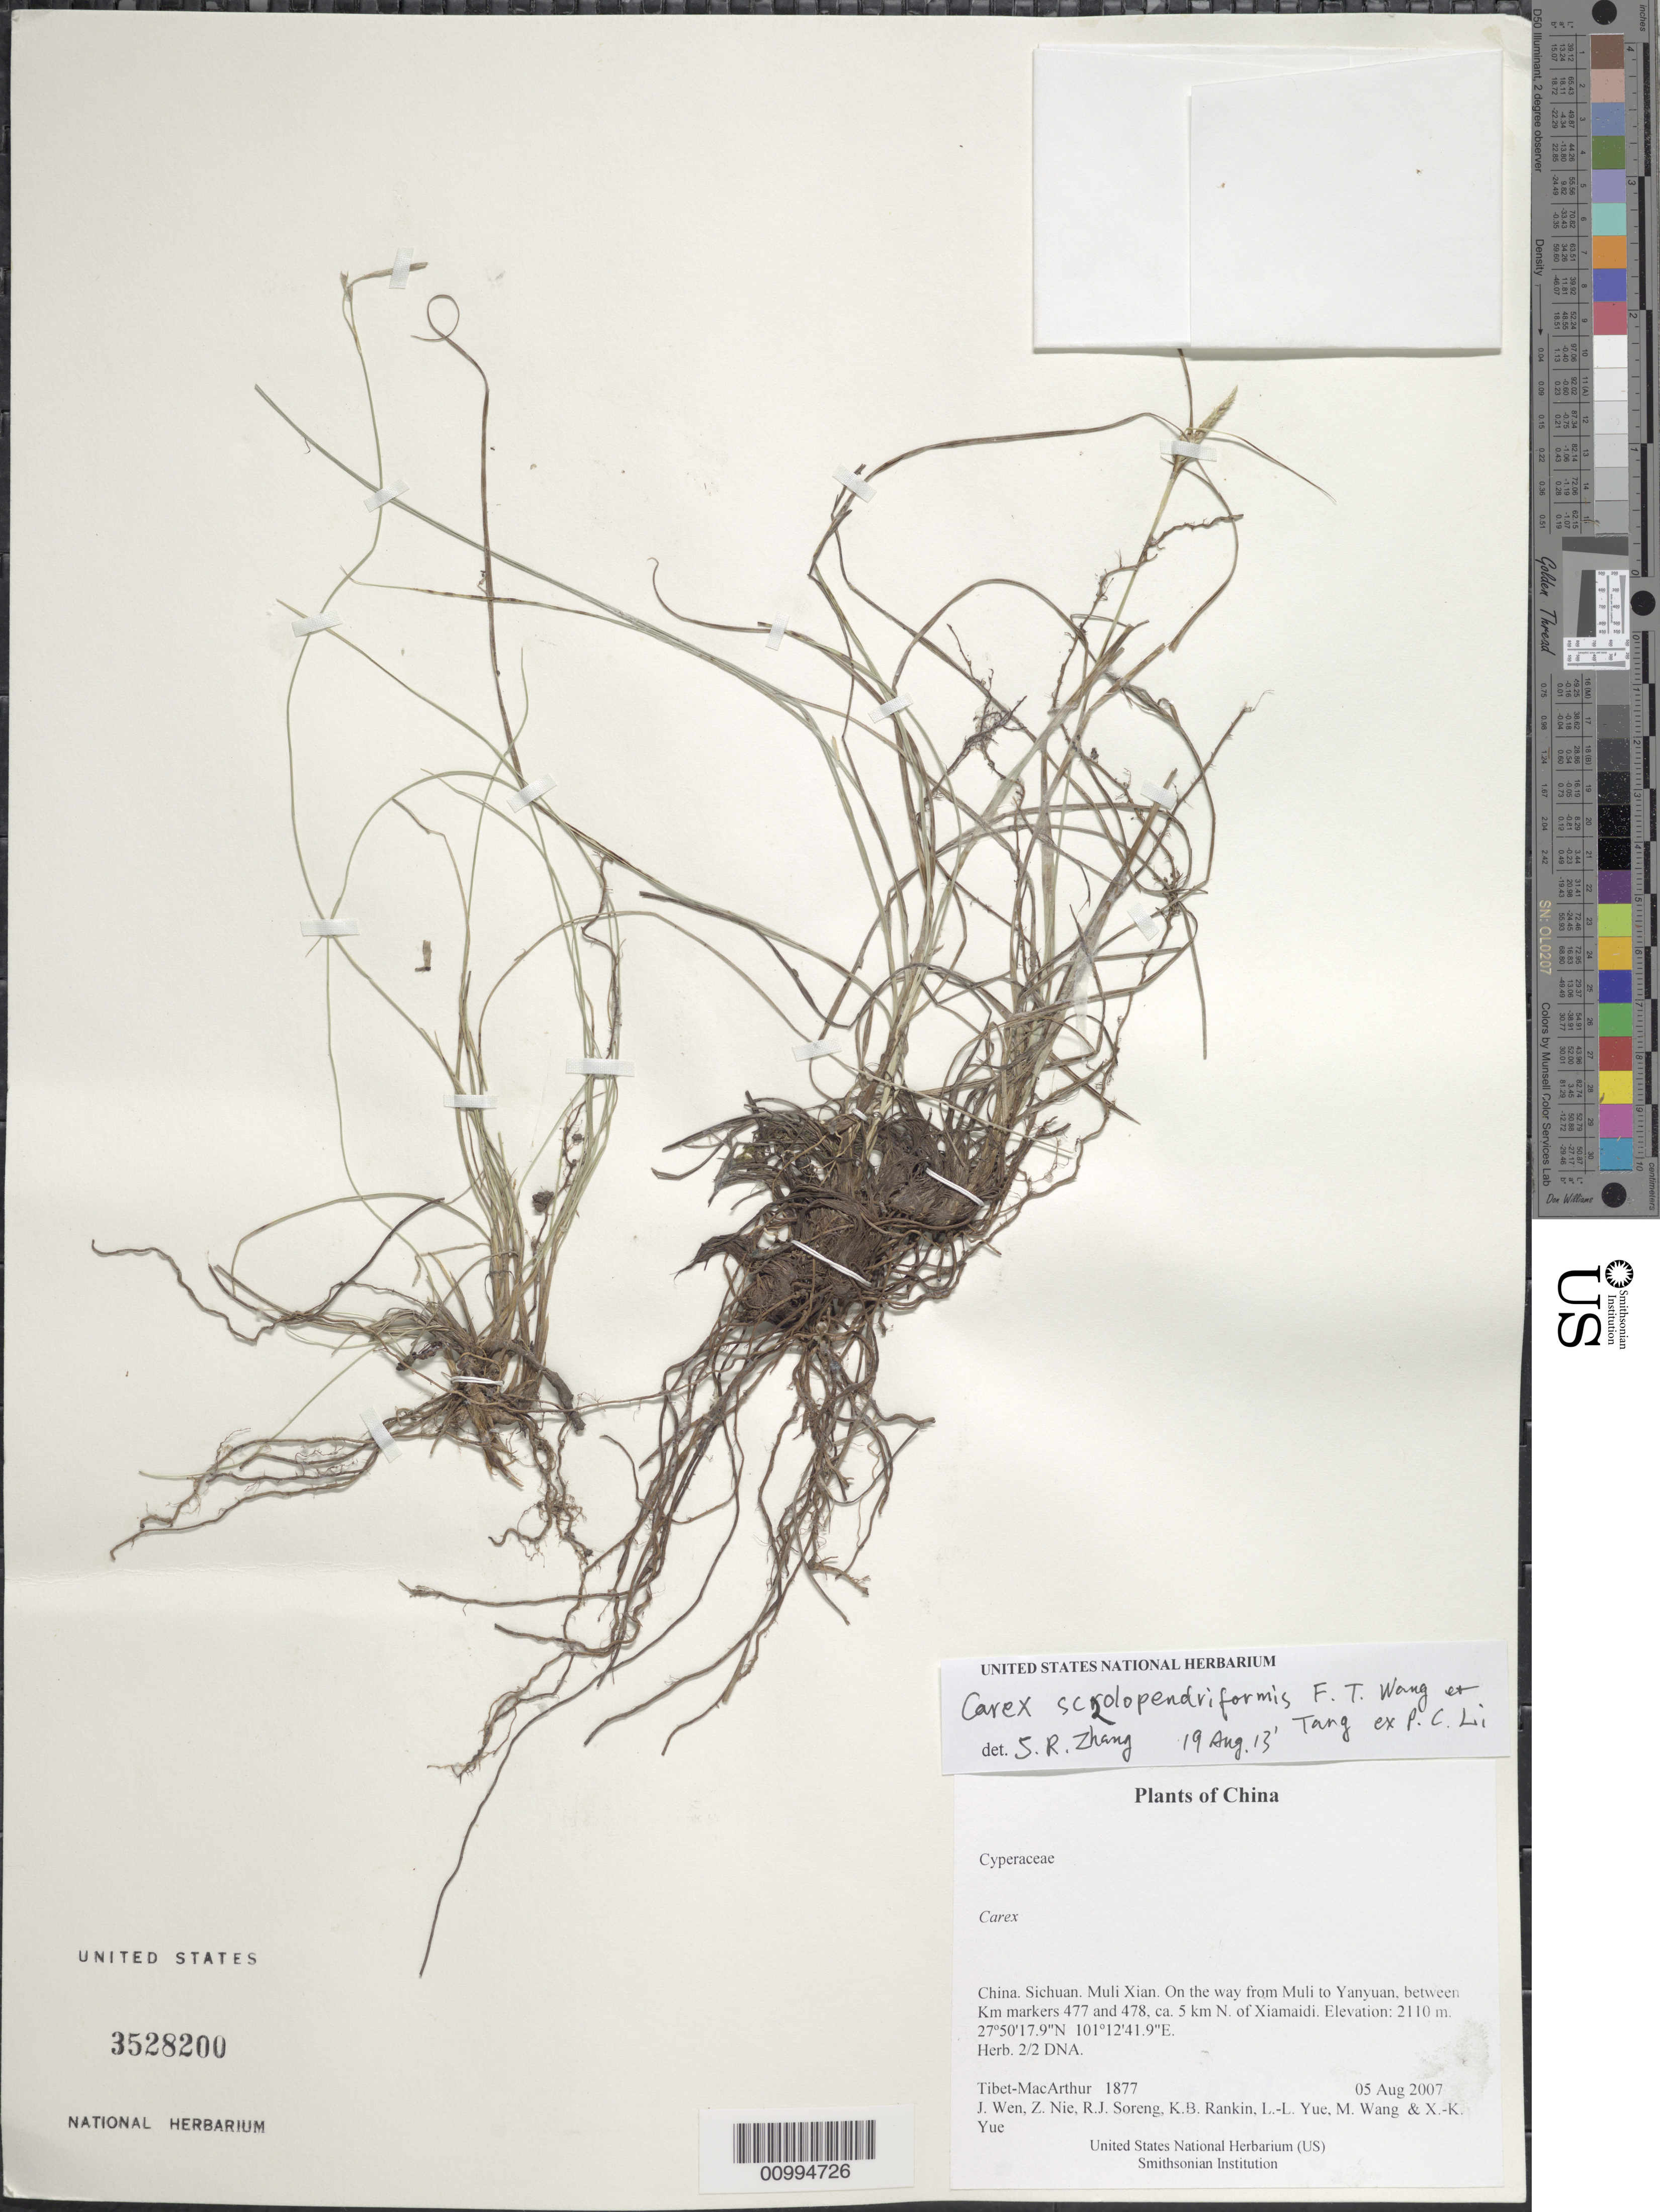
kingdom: Plantae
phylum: Tracheophyta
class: Liliopsida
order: Poales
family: Cyperaceae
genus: Carex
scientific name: Carex scolopendriformis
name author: F.T. Wang & Tang ex P.C. Li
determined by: Zhang, S. R.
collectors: Tibet-MacArthur, J. Wen, Z. Nie, R. J. Soreng, K. Rankin, L. Yue, M. Wang & X. Yue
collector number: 1877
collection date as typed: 05 Aug 2007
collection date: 2007-08-05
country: China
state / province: Sichuan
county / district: Muli Xian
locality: On the way from Muli to Yanyuan, between Km markers 477 and 478, ca. 5 km N. of Xiamaidi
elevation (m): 2110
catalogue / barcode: US 3528200